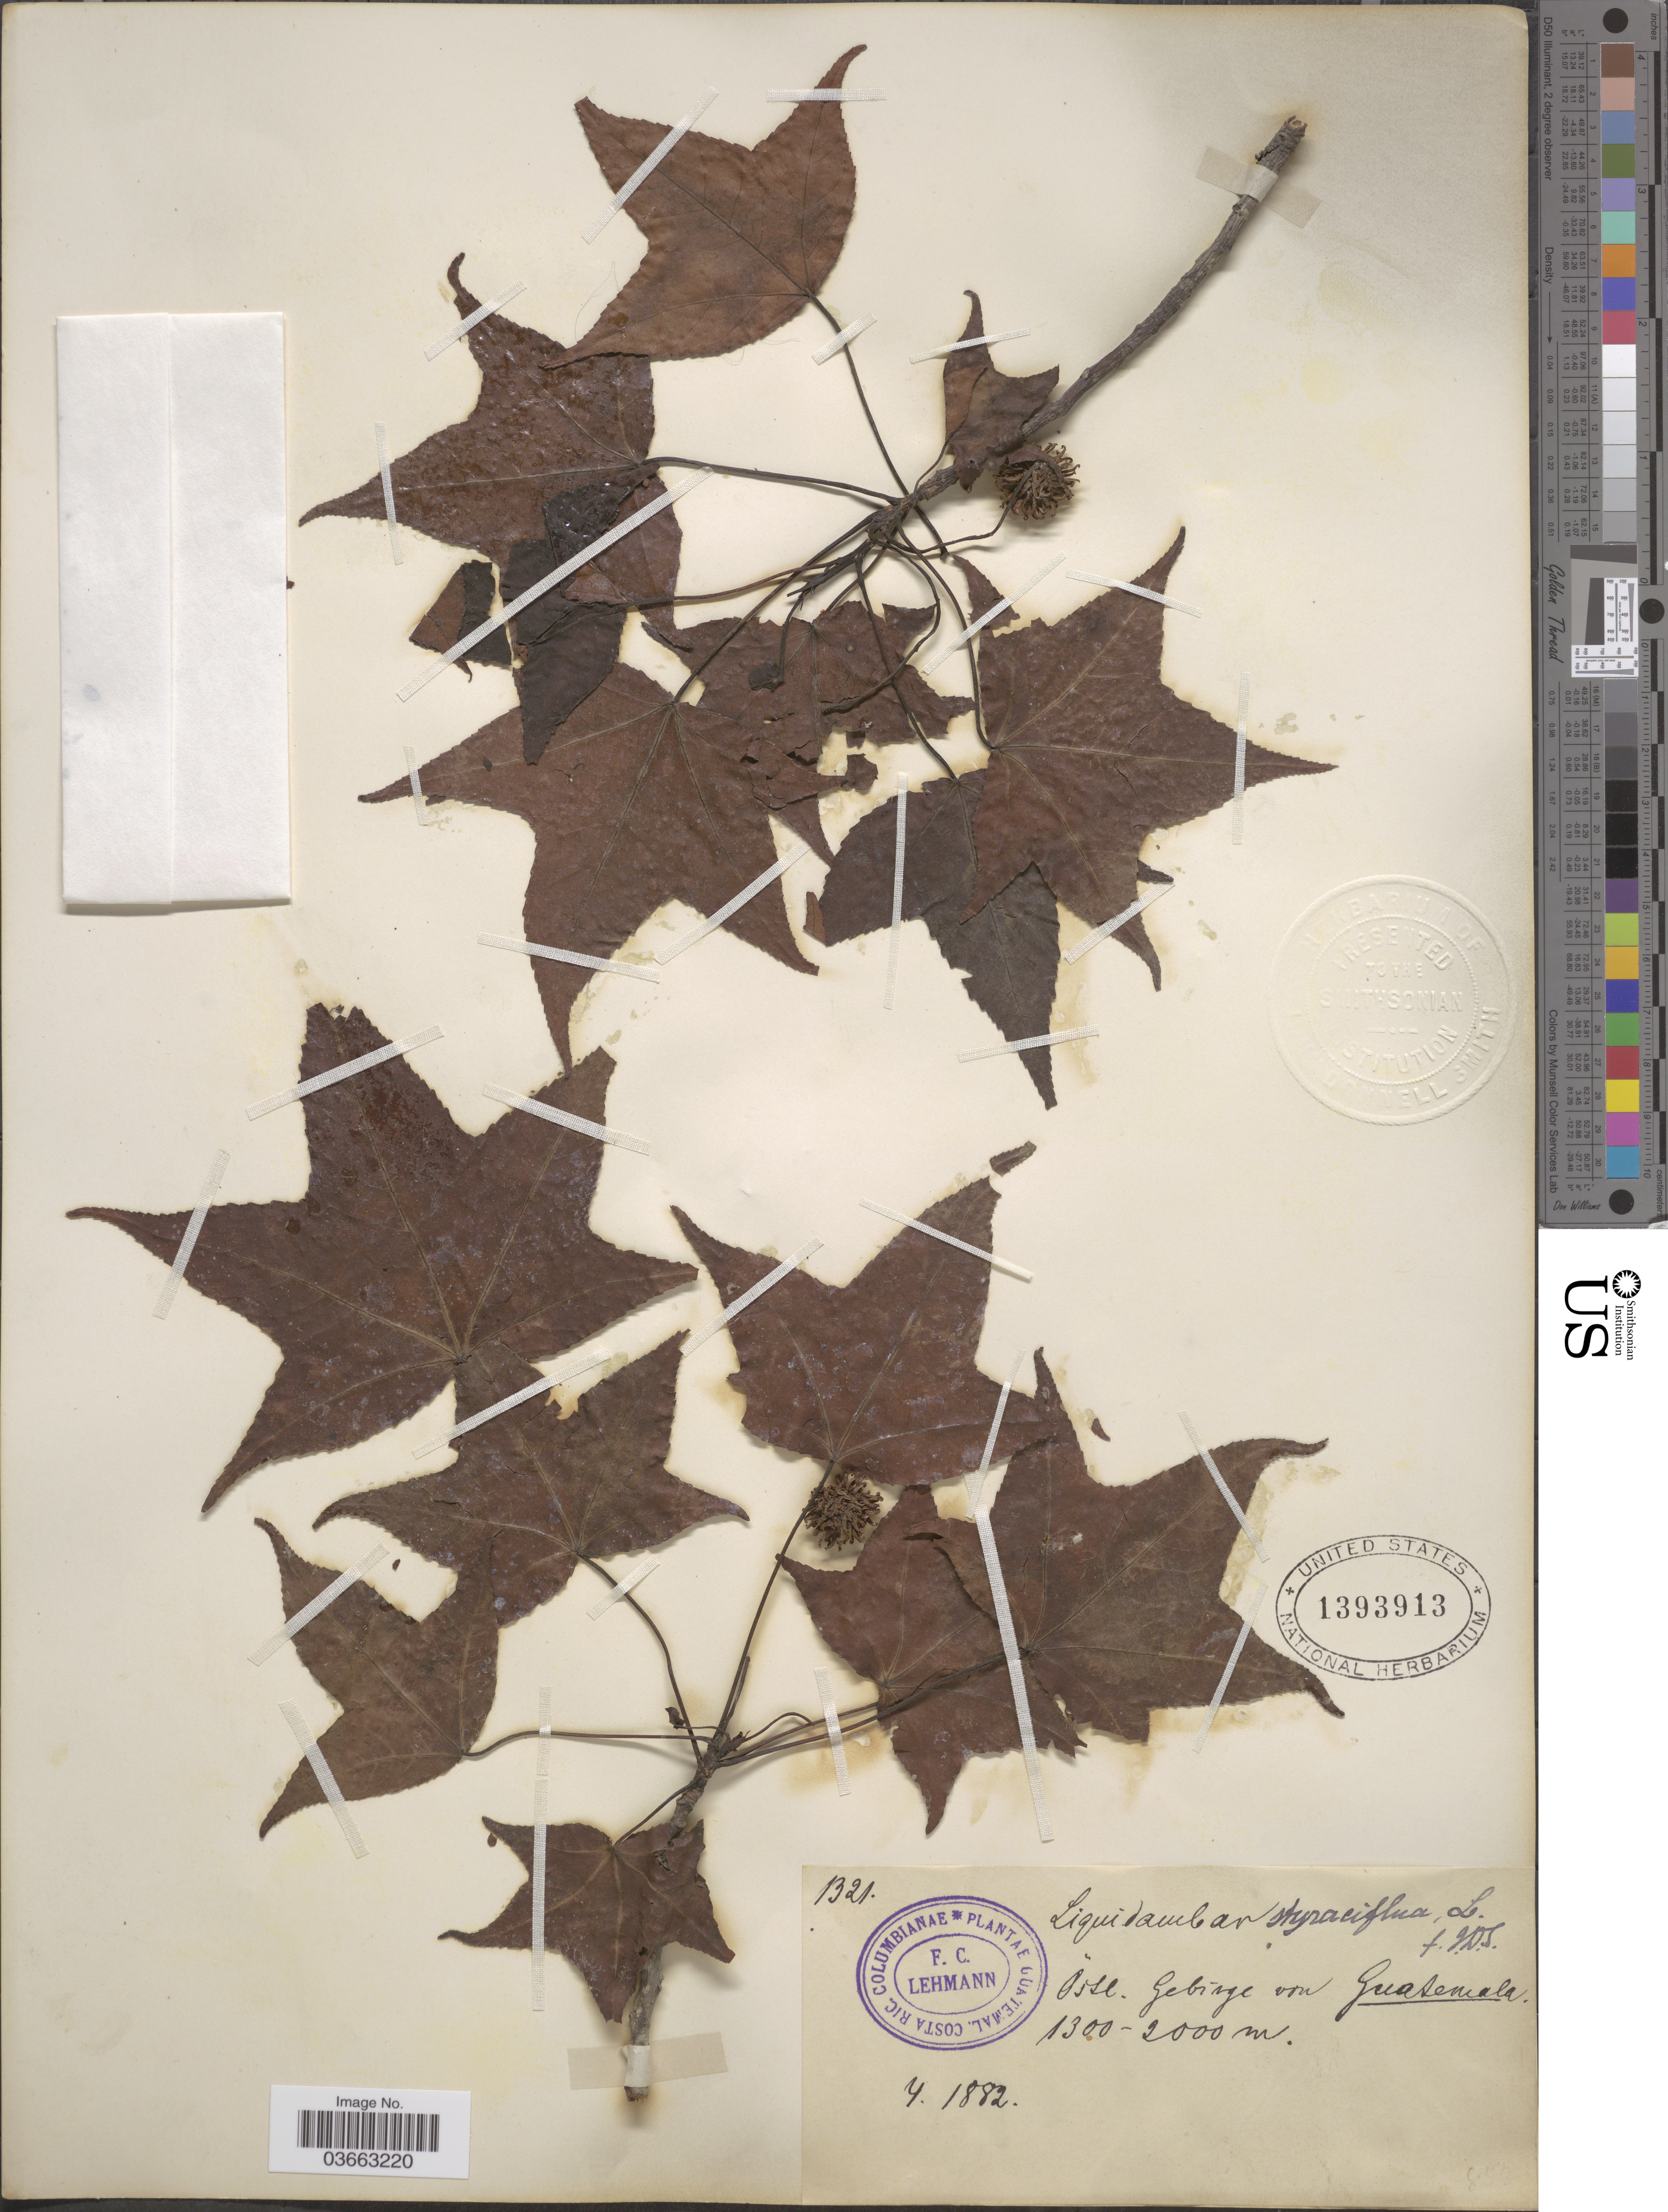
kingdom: Plantae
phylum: Tracheophyta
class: Magnoliopsida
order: Saxifragales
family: Altingiaceae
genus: Liquidambar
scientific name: Liquidambar styraciflua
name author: L.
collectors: F. C. Lehmann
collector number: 1321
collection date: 1882-04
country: Guatemala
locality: Östl. Gebirge von Guatemala.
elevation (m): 1300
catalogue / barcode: US 1393913